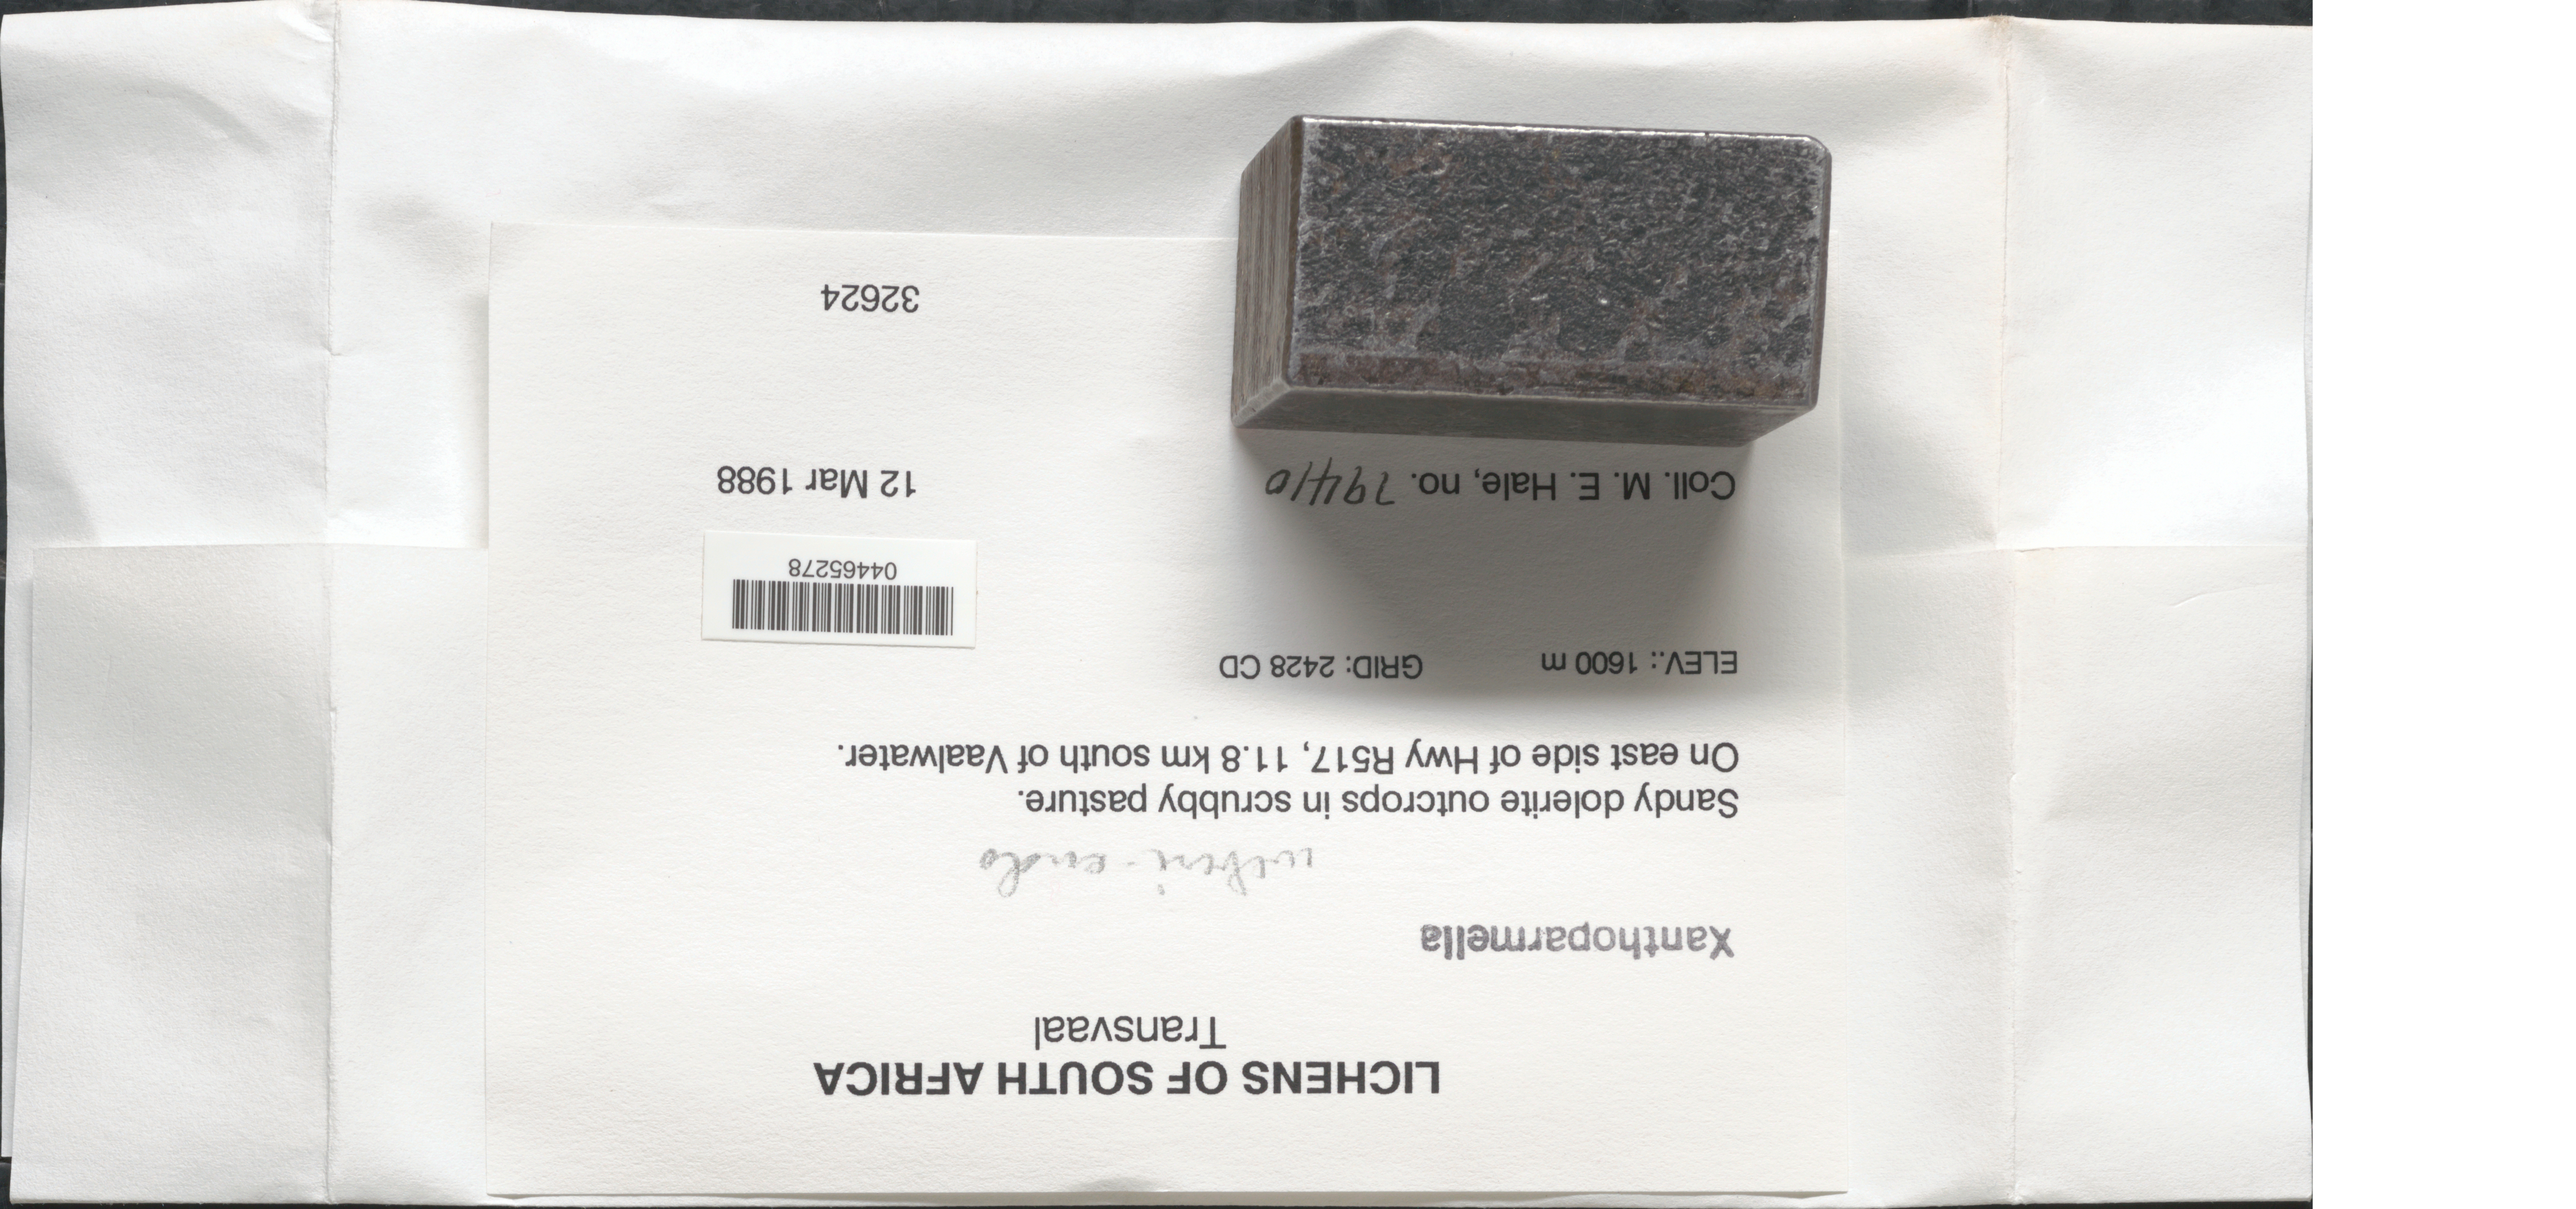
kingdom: Fungi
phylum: Ascomycota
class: Lecanoromycetes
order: Lecanorales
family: Parmeliaceae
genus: Xanthoparmelia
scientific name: Xanthoparmelia sp.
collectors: M. Hale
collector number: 79410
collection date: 1988-03-12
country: South Africa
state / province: Limpopo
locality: Transvaal. On east side of Hwy R517, 11.8 km south of Vaalwater. GRID: 2428 CD.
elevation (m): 1600